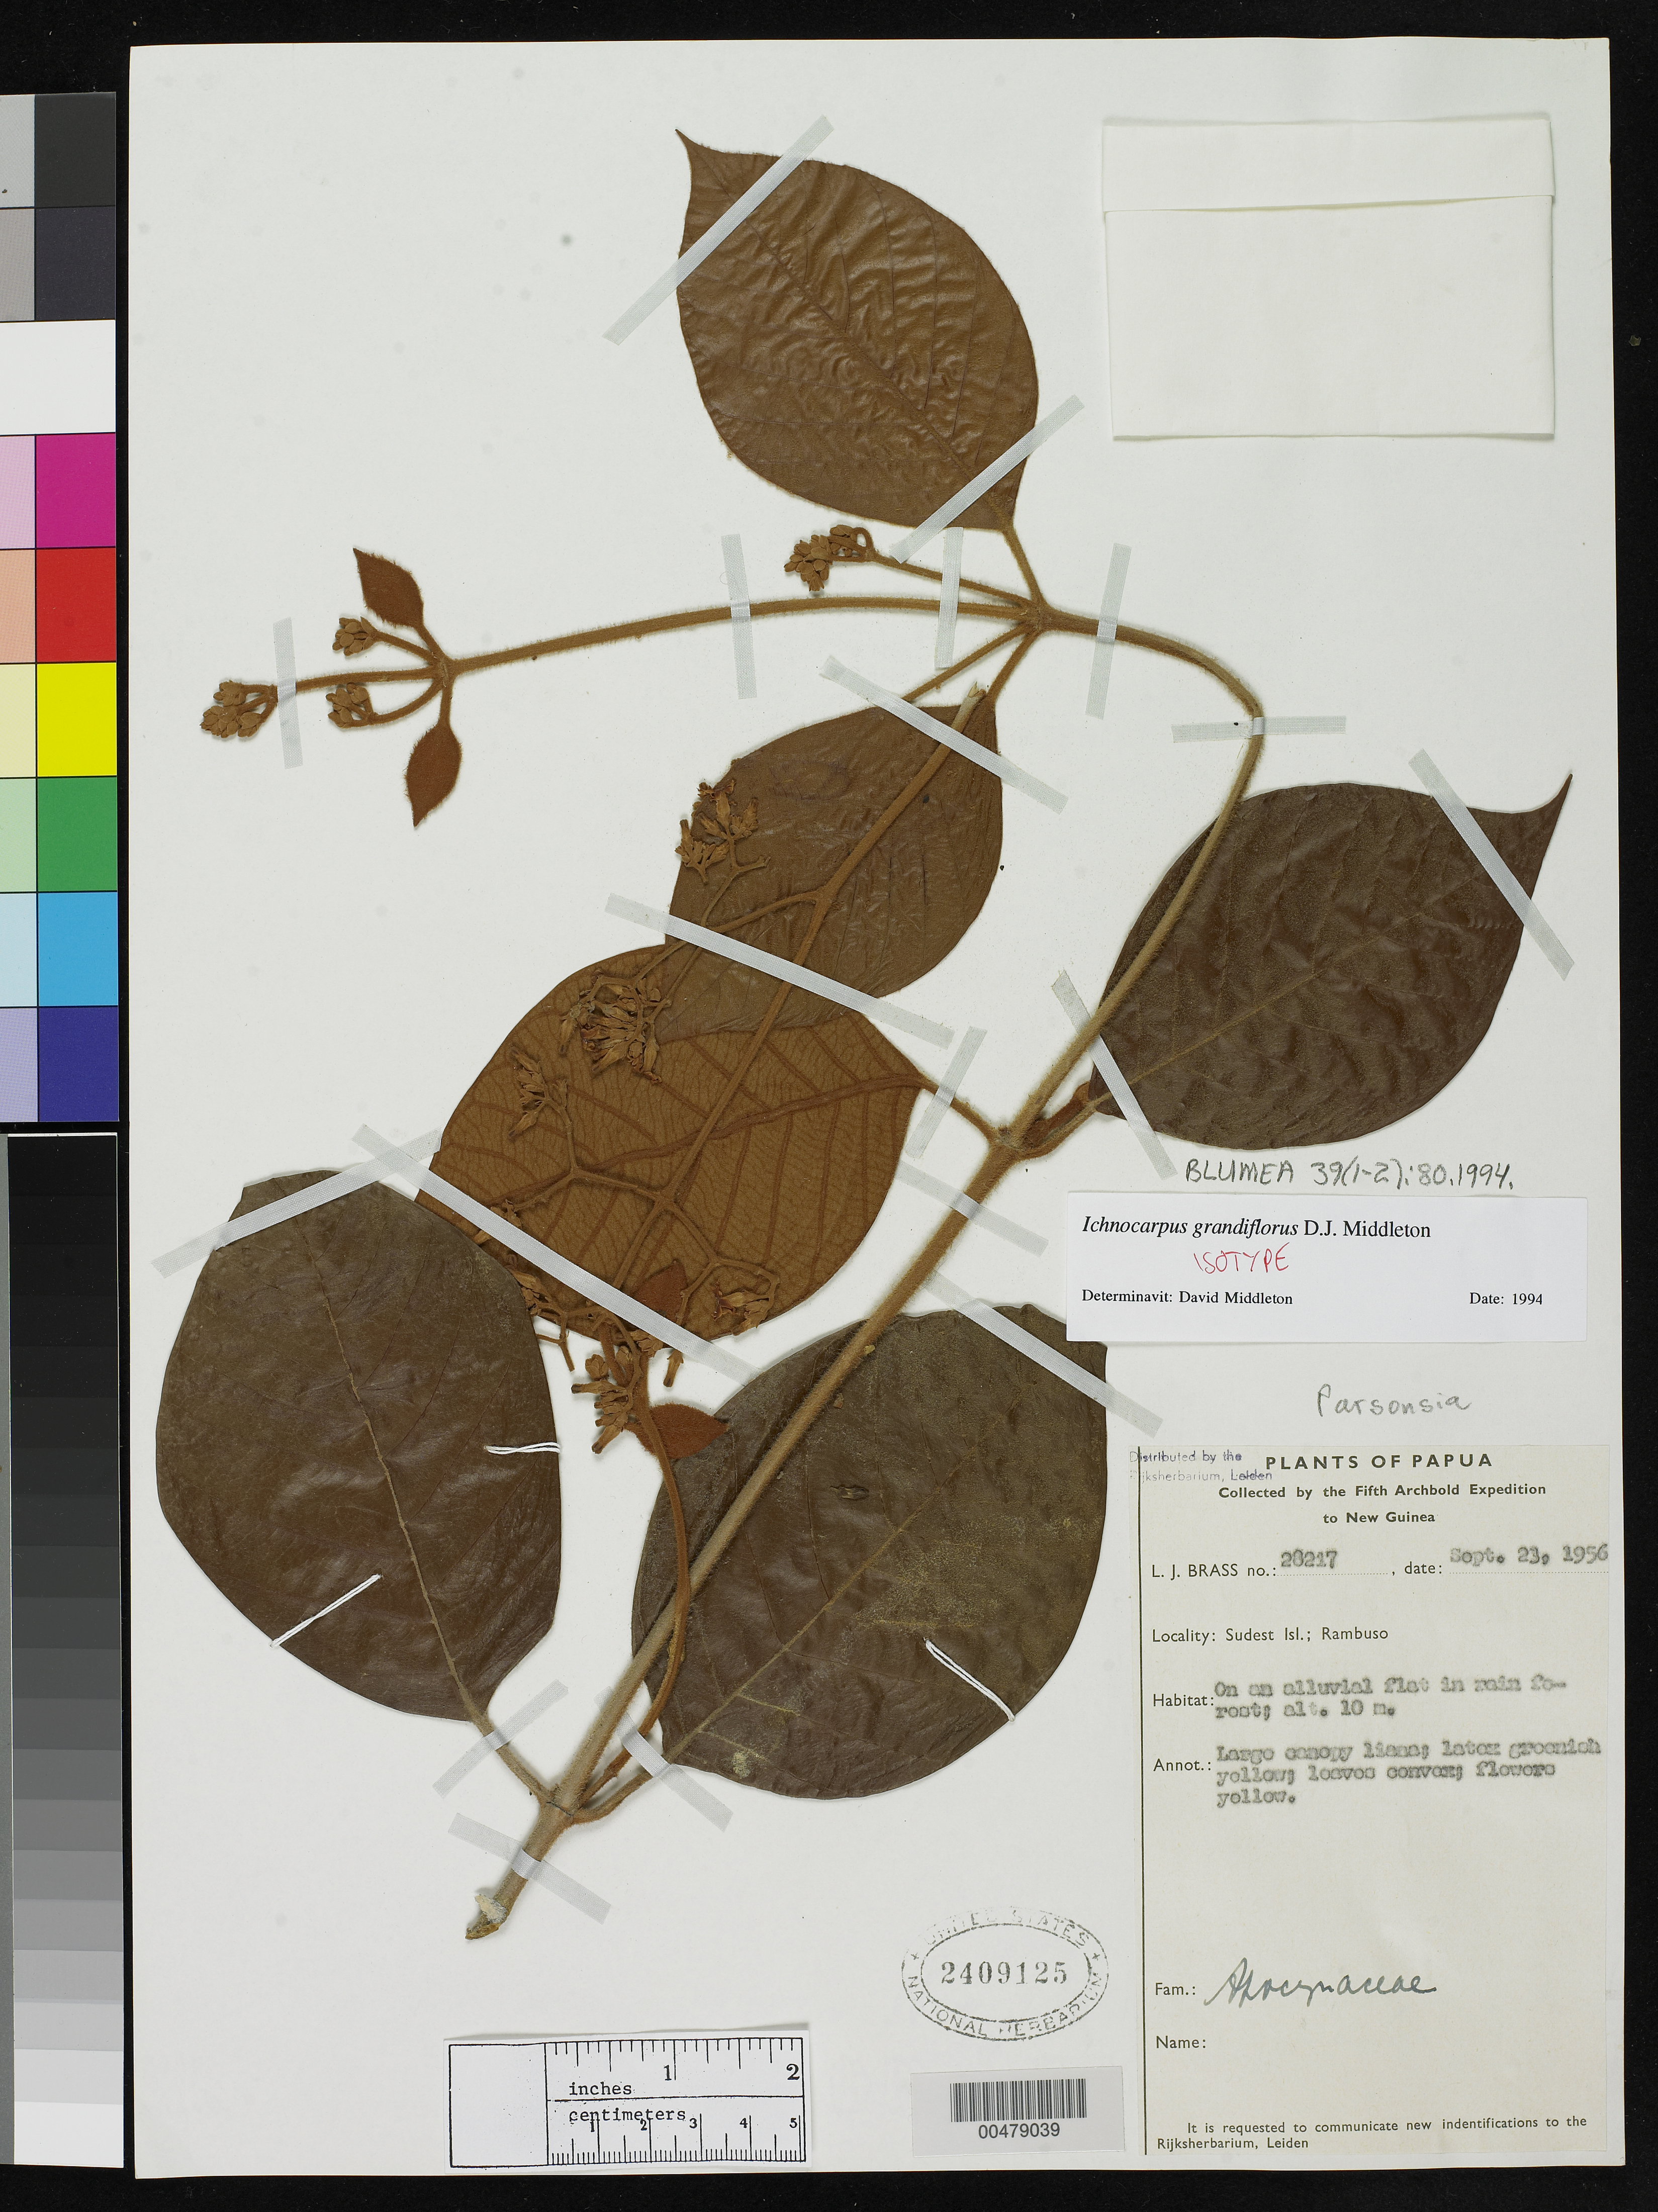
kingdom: Plantae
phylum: Tracheophyta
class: Magnoliopsida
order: Gentianales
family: Apocynaceae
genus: Ichnocarpus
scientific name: Ichnocarpus grandiflorus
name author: D.J. Middleton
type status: Isotype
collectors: L. J. Brass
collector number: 28217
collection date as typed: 23 Sep 1956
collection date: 1956-09-23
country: Papua New Guinea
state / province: Milne Bay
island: Sudest [Tagula]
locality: Rambuso. [Louisade Arch.]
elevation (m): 10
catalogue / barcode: US 2409125